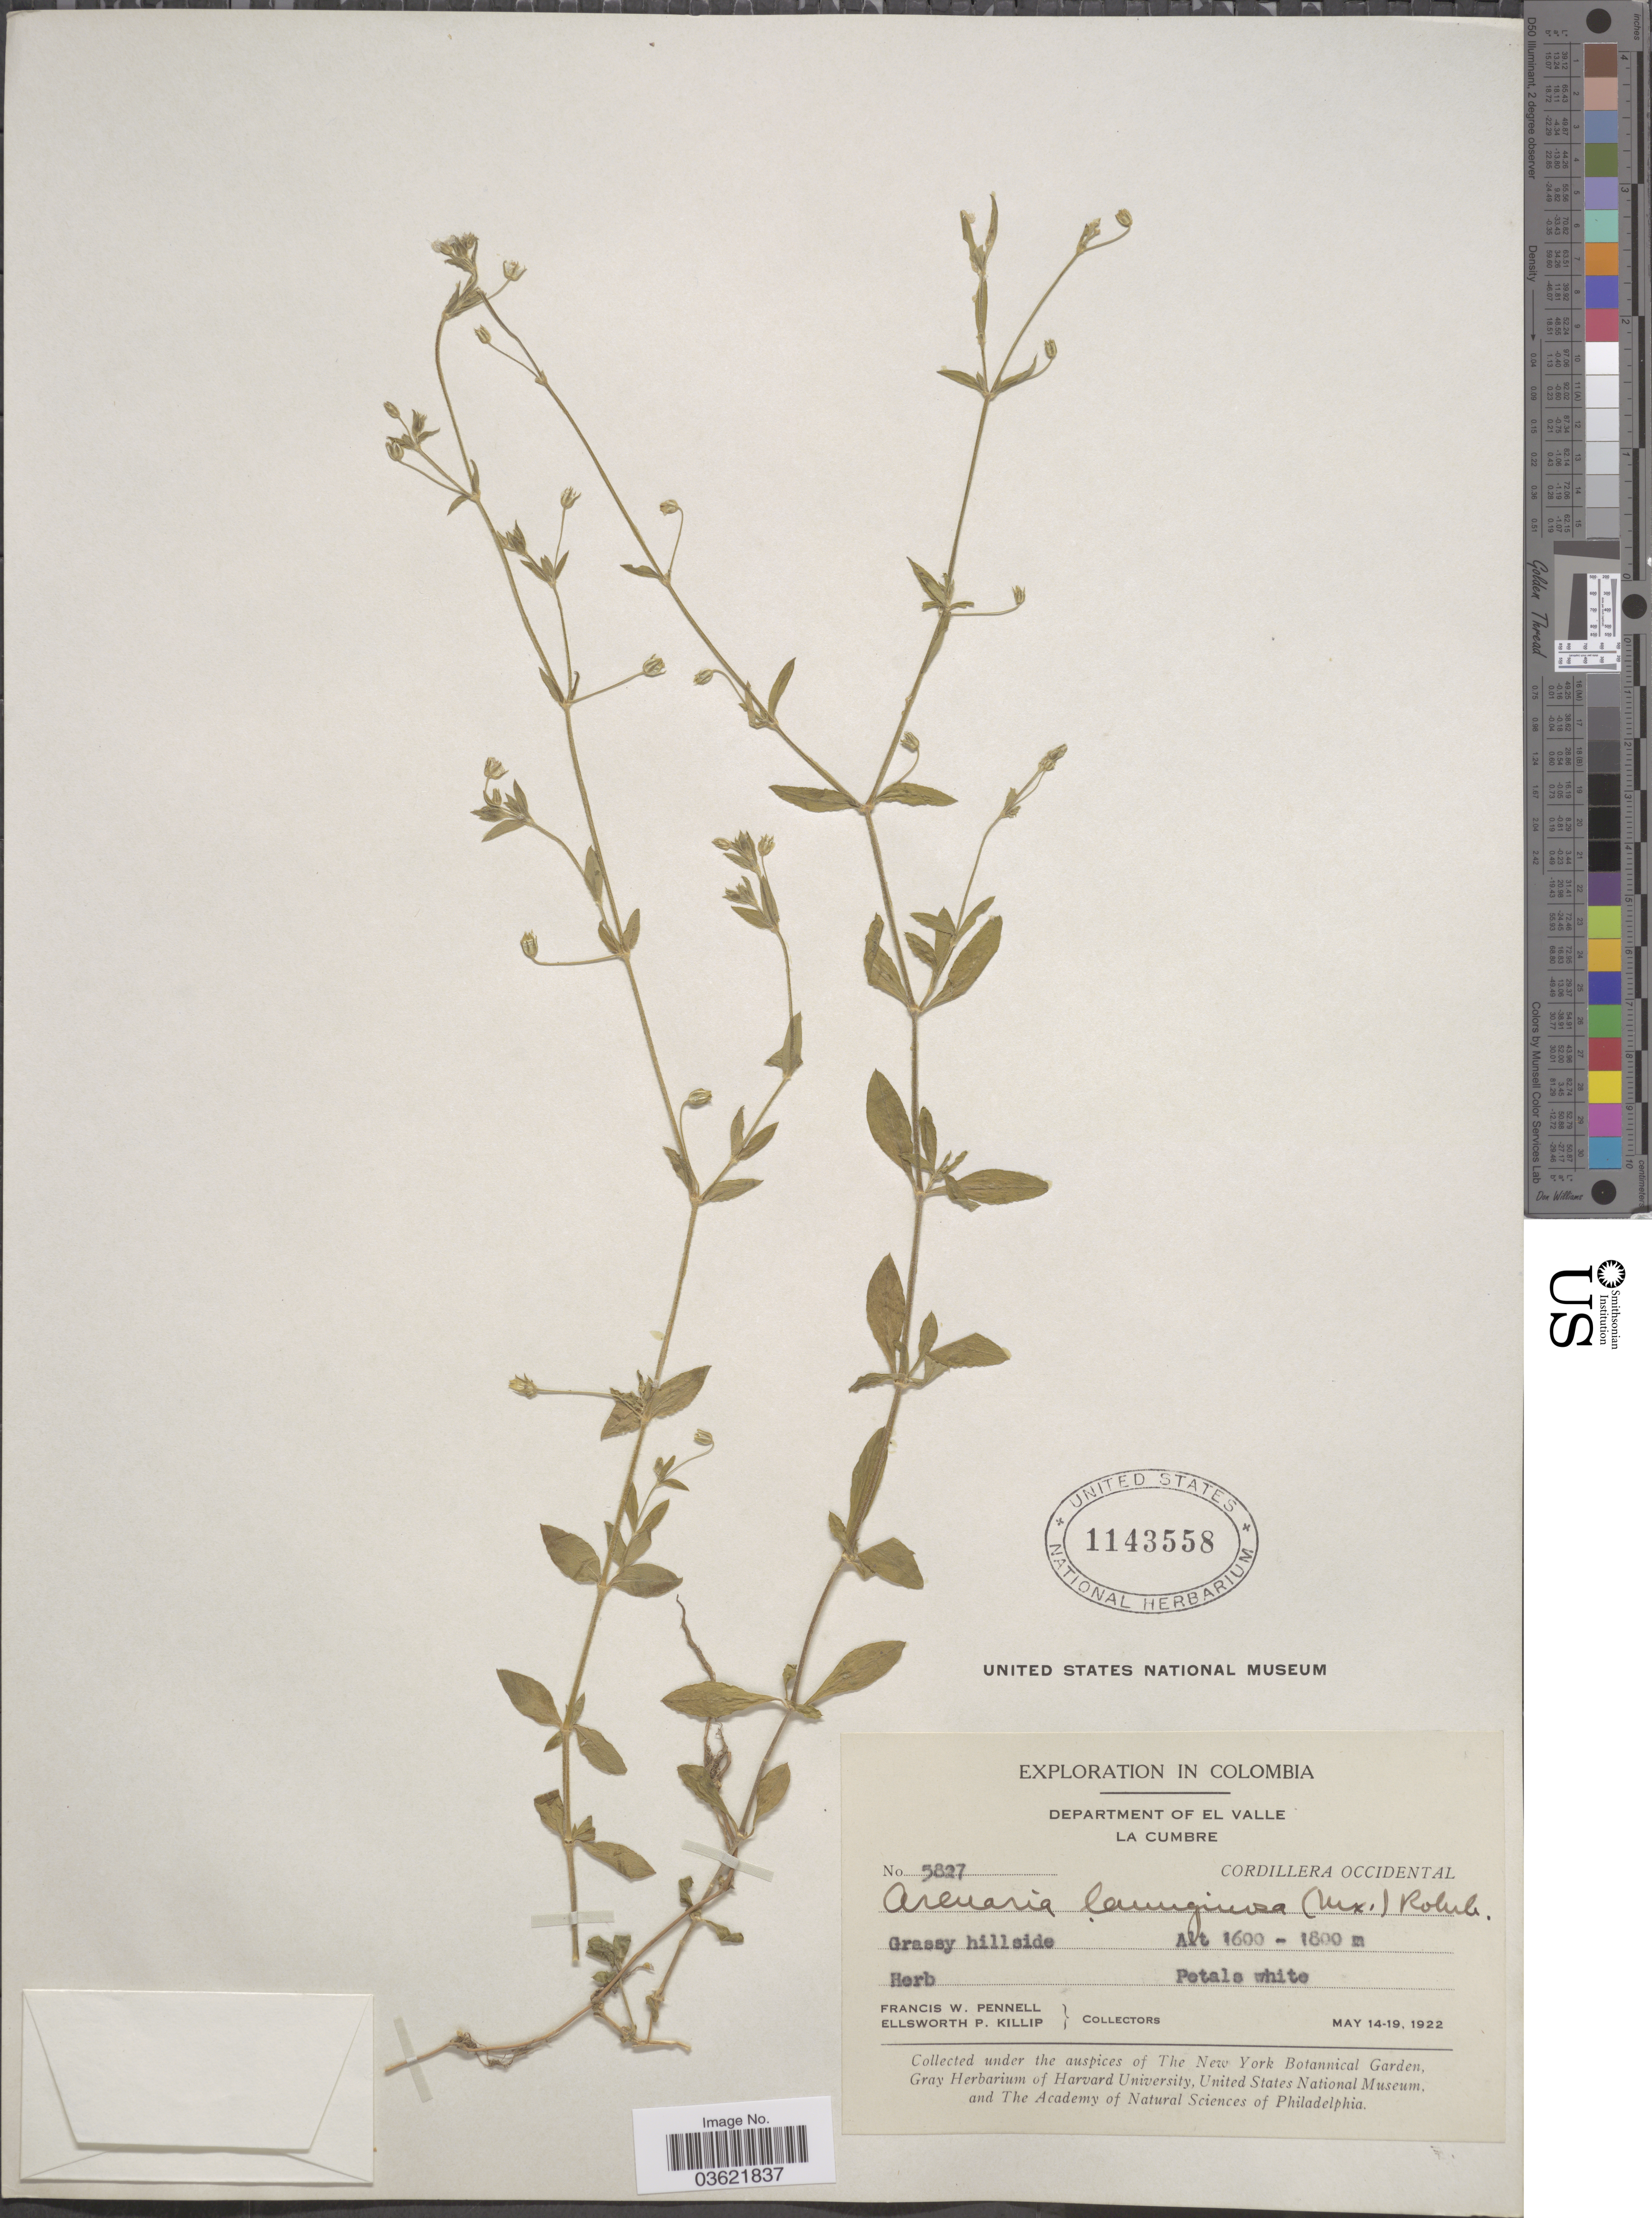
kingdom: Plantae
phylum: Tracheophyta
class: Magnoliopsida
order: Caryophyllales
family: Caryophyllaceae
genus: Arenaria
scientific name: Arenaria lanuginosa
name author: (Michx.) Rohrb.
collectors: F. W. Pennell & E. P. Killip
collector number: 5827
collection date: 1922-05-14/1922-05-19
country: Colombia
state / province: Valle del Cauca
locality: Department of El Valle. La Cumbre. Cordillera Occidental.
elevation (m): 1600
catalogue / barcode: US 1143558